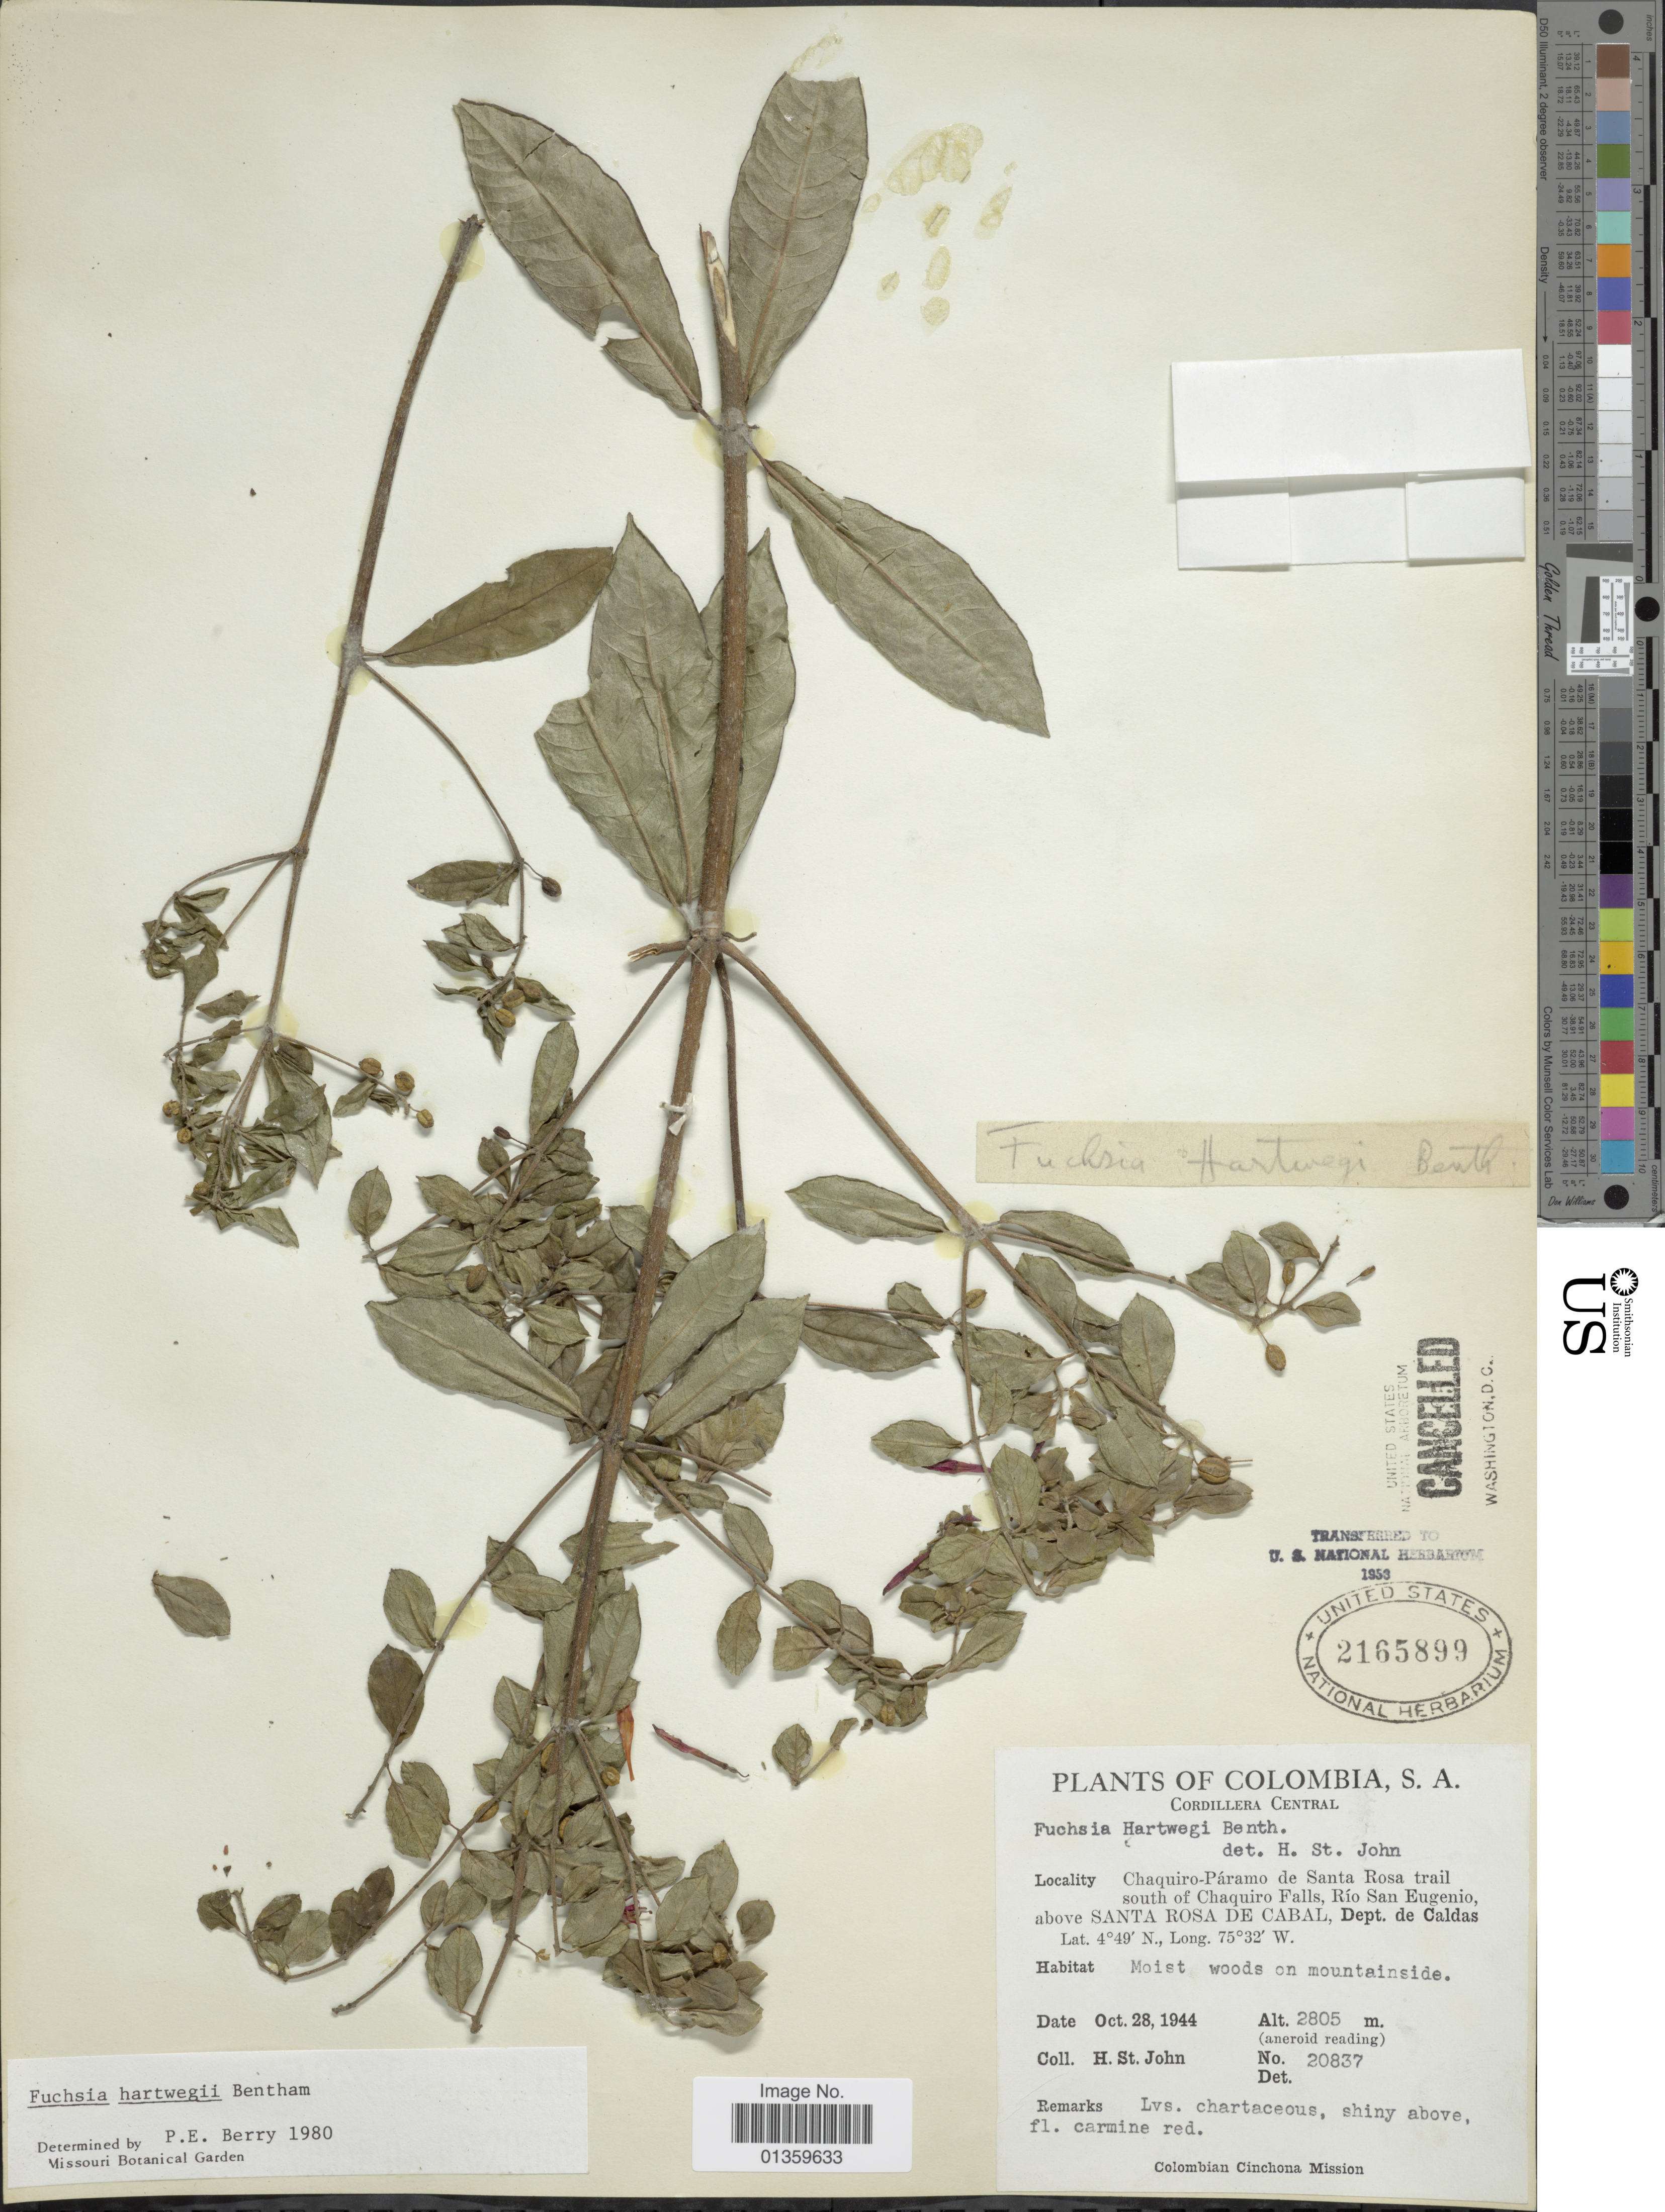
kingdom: Plantae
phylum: Tracheophyta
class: Magnoliopsida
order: Myrtales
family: Onagraceae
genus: Fuchsia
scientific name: Fuchsia hartwegii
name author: Benth.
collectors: N. Purcell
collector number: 20837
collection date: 1944-10-28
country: Colombia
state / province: Caldas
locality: Chaquiro-Páramo de Santa Rosa trail south of Chaquiro Falls, Río San Eugenio, above Santa Rosa De Cabal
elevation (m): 2805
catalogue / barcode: US 2165899